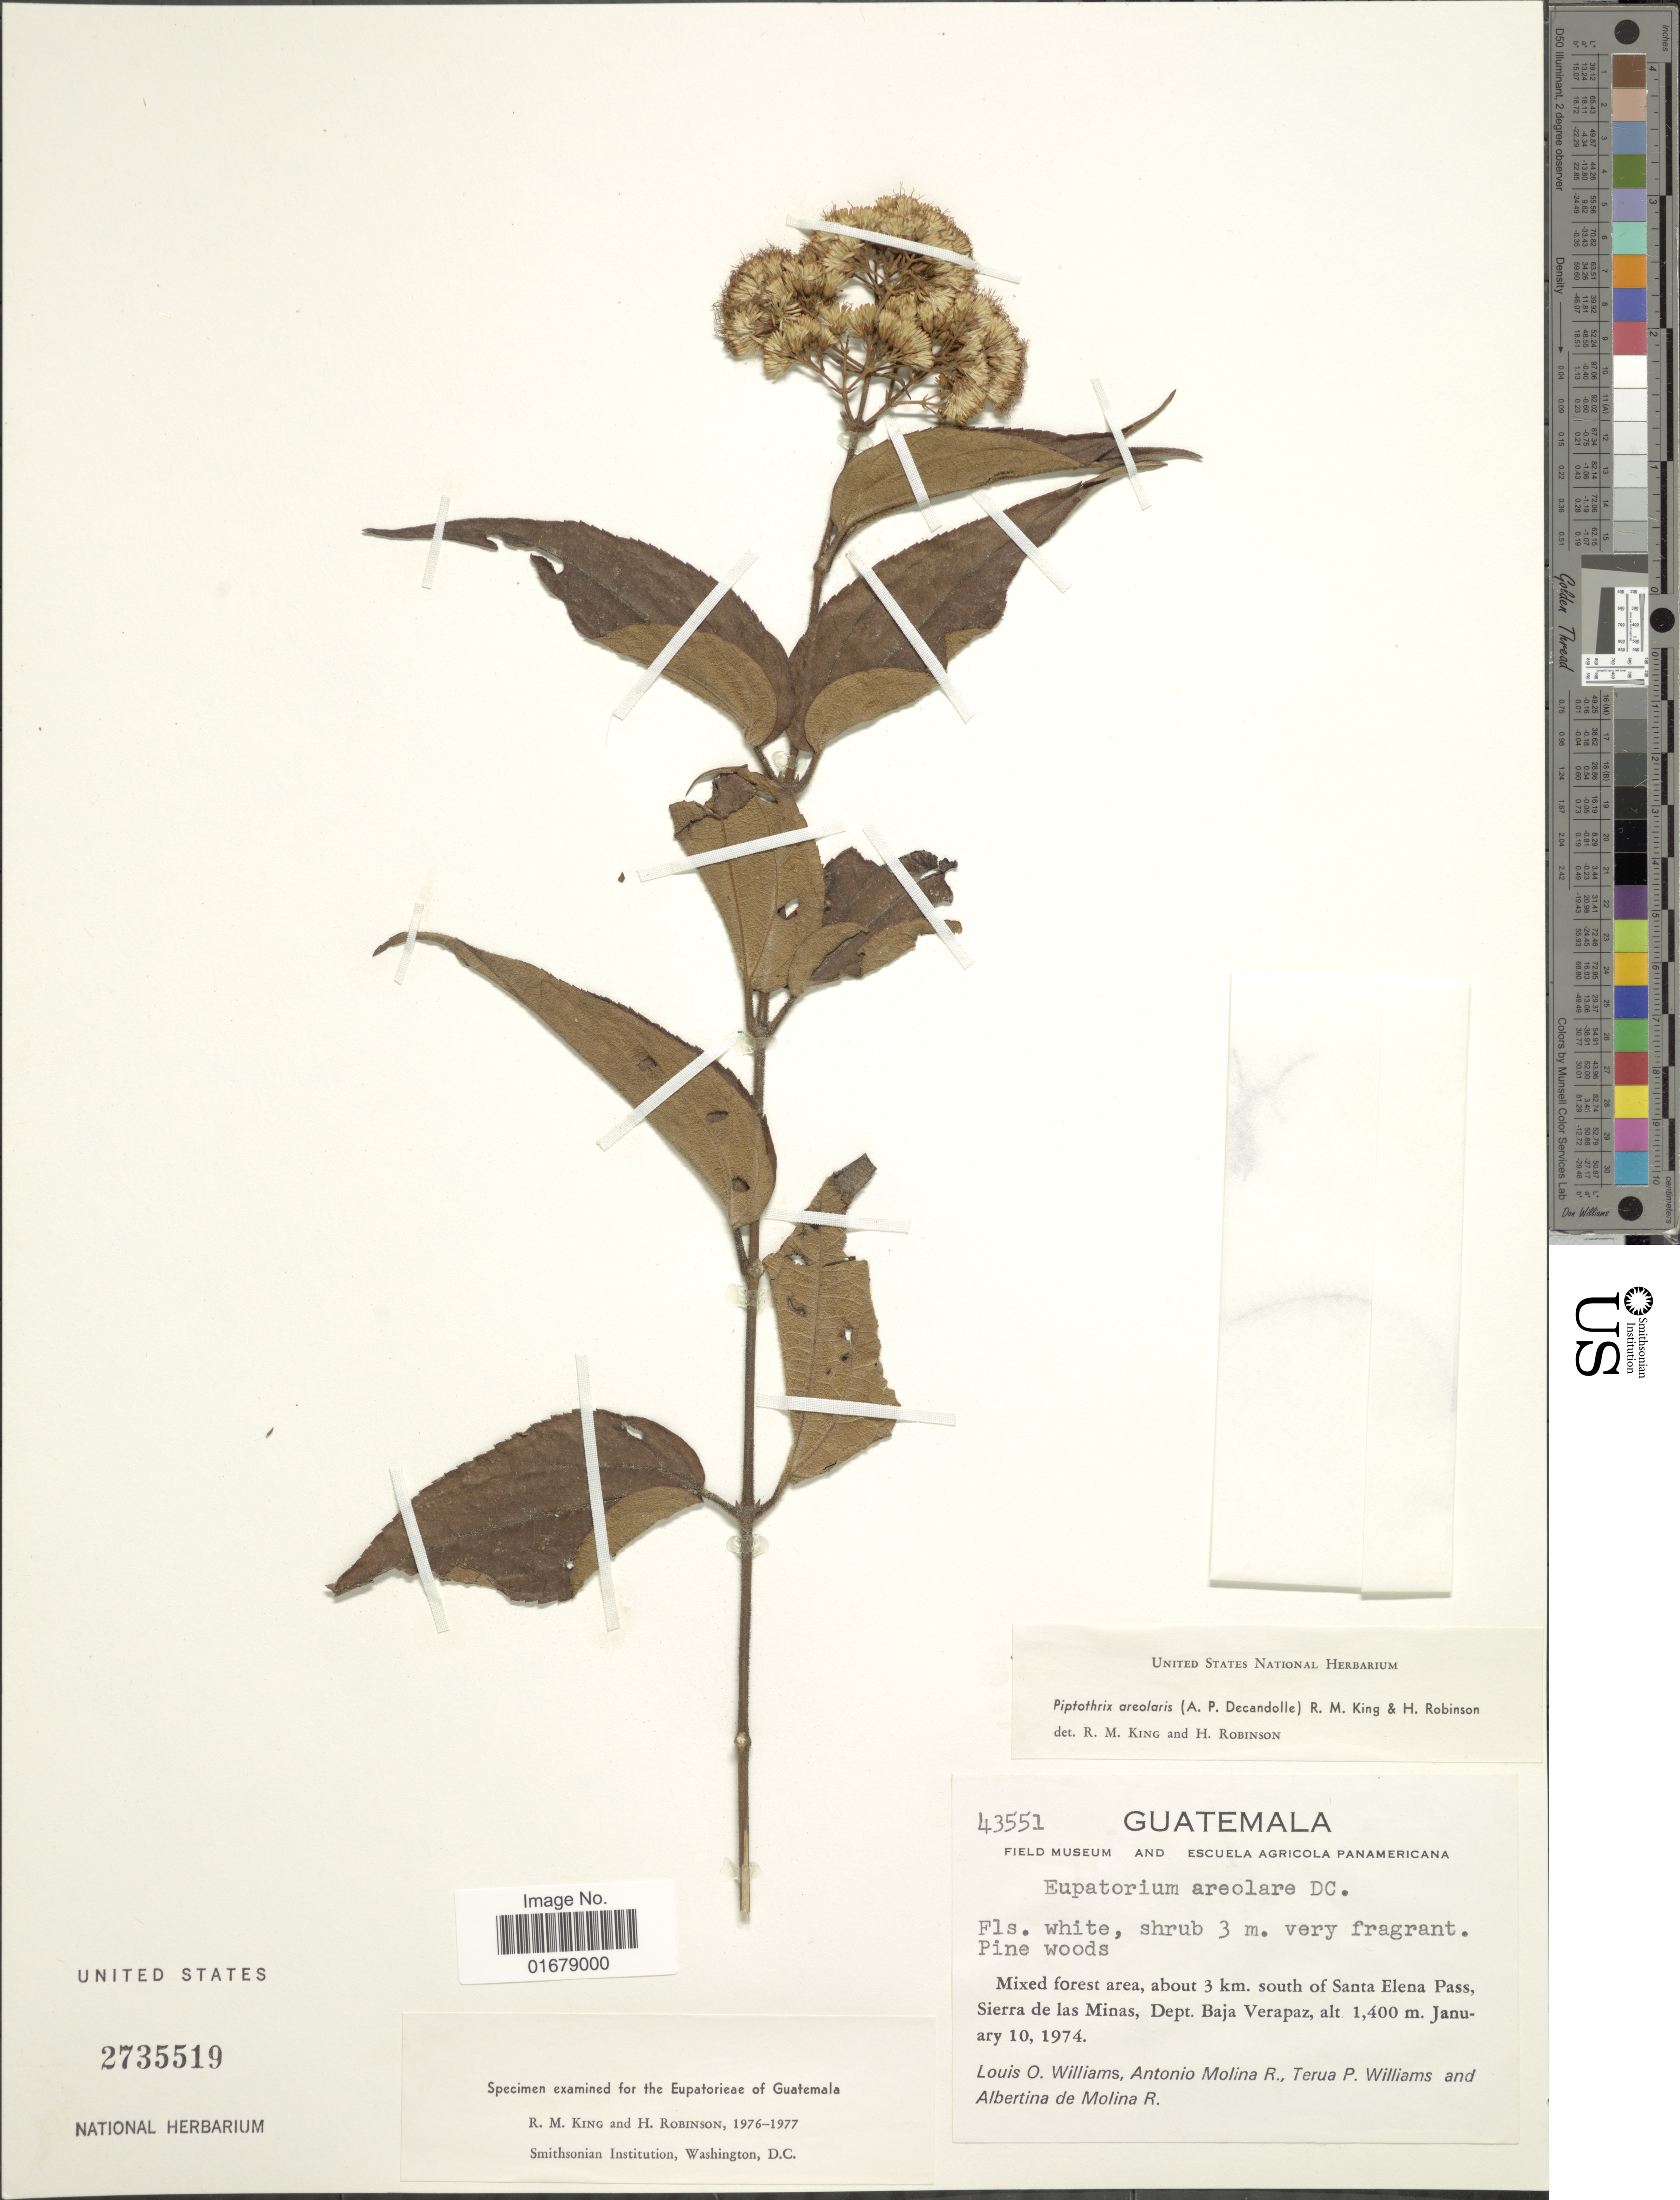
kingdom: Plantae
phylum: Tracheophyta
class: Magnoliopsida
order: Asterales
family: Asteraceae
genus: Piptothrix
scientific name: Piptothrix areolaris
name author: (DC.) R.M. King & H. Rob.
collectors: L. O. Williams, A. Molina R., T. P. Williams & A. R. Molina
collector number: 43551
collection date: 1974-01-10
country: Guatemala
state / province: Baja Verapaz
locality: Guatemala. Mixed forest area, about 3 km. south of Santa Elena Pass, Sierra de las Minasm Dept. Baja Verapaz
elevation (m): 1400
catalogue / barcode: US 2735519